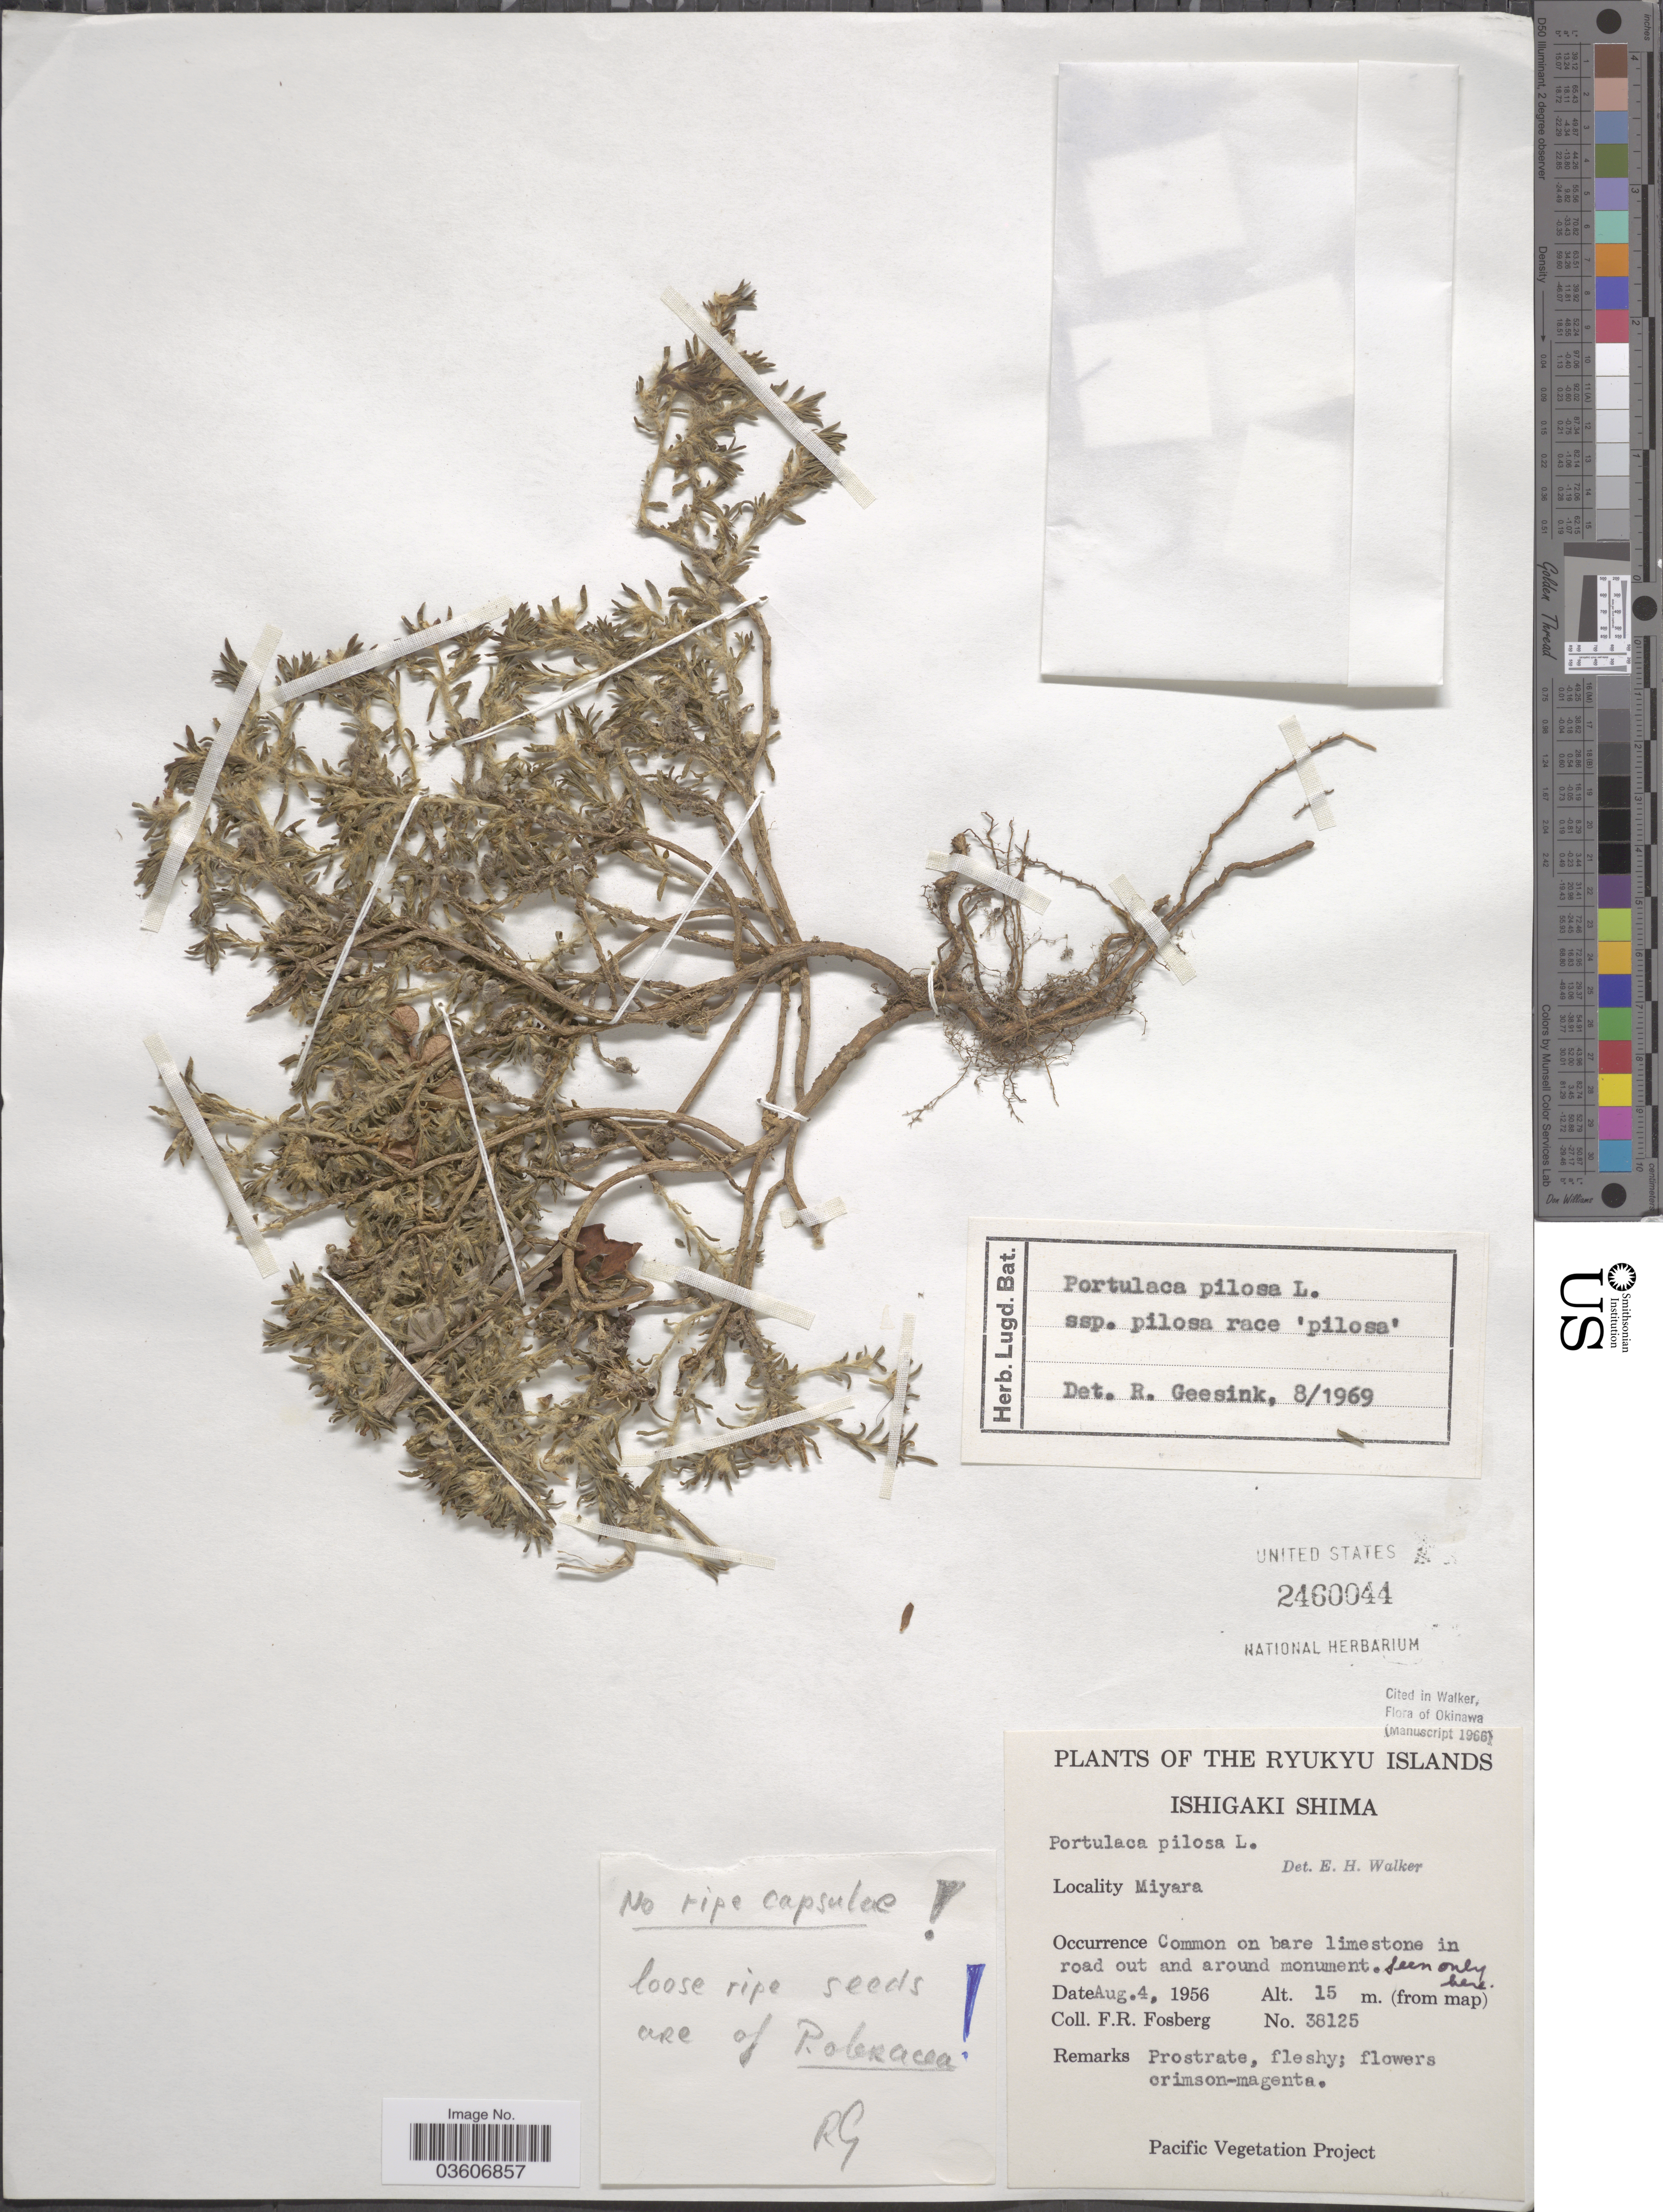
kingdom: Plantae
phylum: Tracheophyta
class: Magnoliopsida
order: Caryophyllales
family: Portulacaceae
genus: Portulaca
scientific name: Portulaca pilosa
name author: L.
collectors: F. R. Fosberg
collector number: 38125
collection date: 1956-08-04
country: Japan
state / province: Okinawa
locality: The Ryukyu Islands. Ishigaki Shima. Miyara.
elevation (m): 15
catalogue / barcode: US 2460044